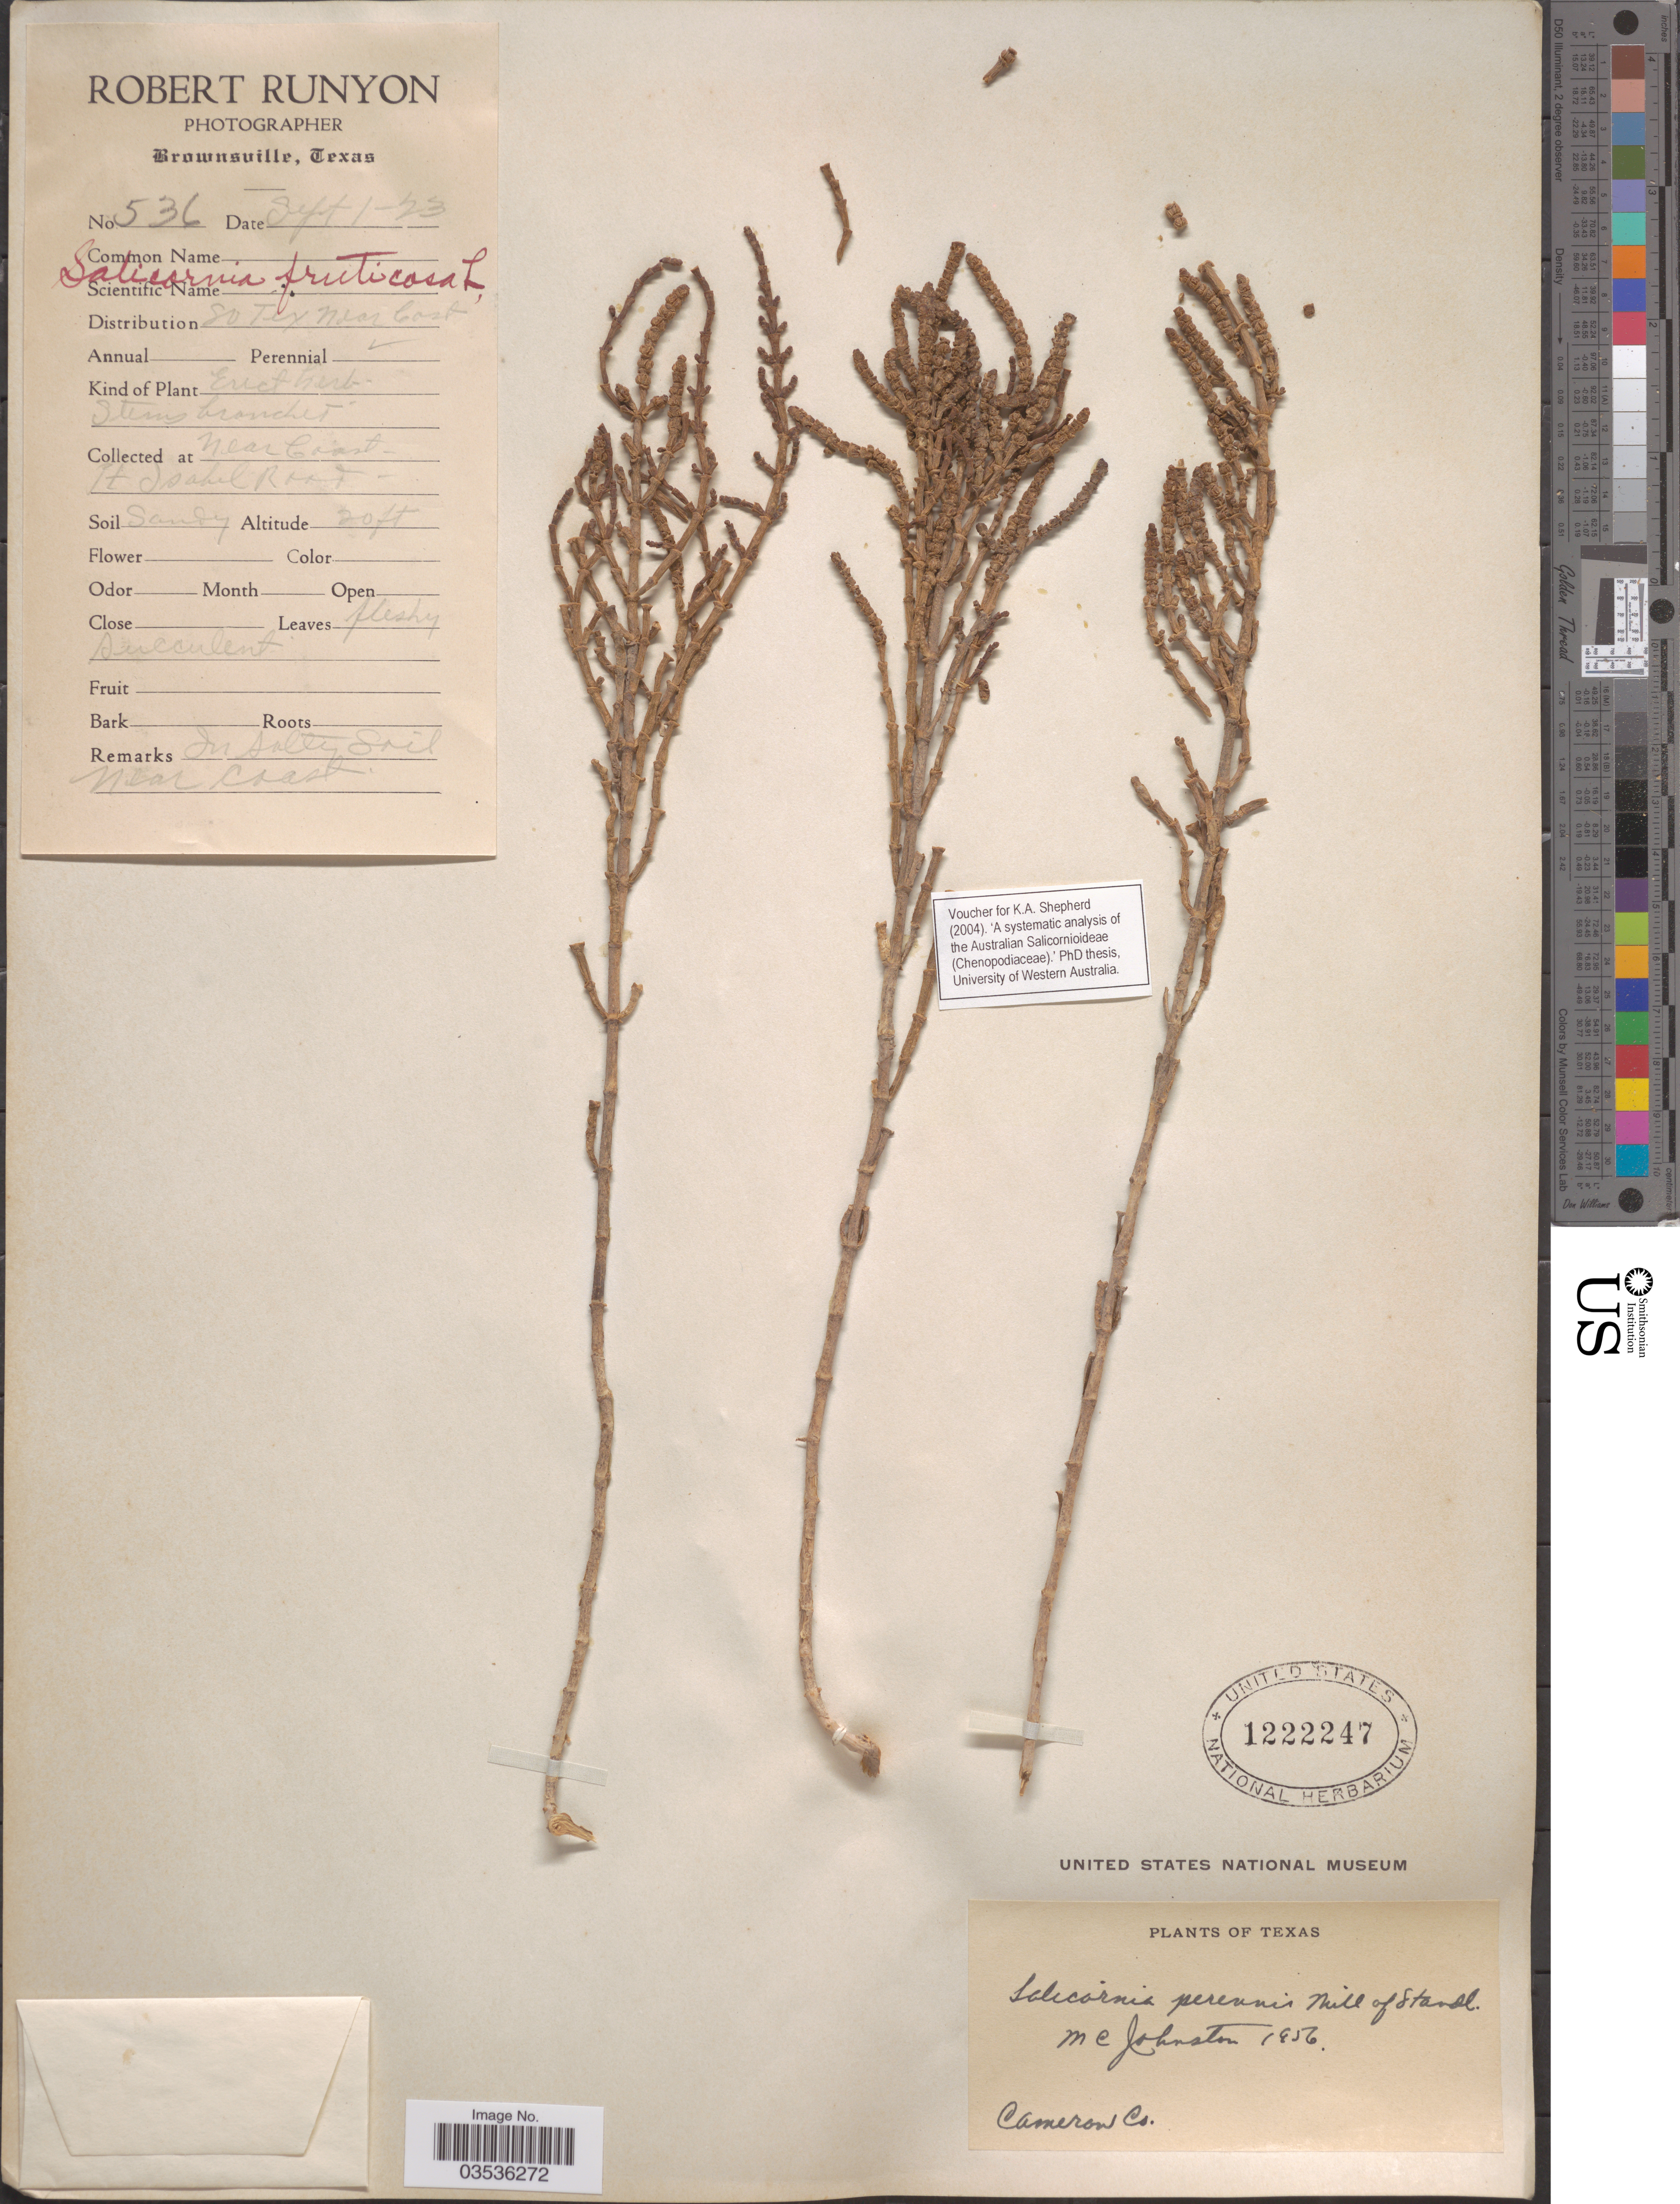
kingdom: Plantae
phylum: Tracheophyta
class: Magnoliopsida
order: Caryophyllales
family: Amaranthaceae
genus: Salicornia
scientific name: Salicornia perennis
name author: Mill.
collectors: R. Runyon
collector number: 536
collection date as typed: Transcribed d/m/y: 1/9/23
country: United States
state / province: Texas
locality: Near Coast - Pt. Isabel Road. Cameron Co.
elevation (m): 6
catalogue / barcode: US 1222247